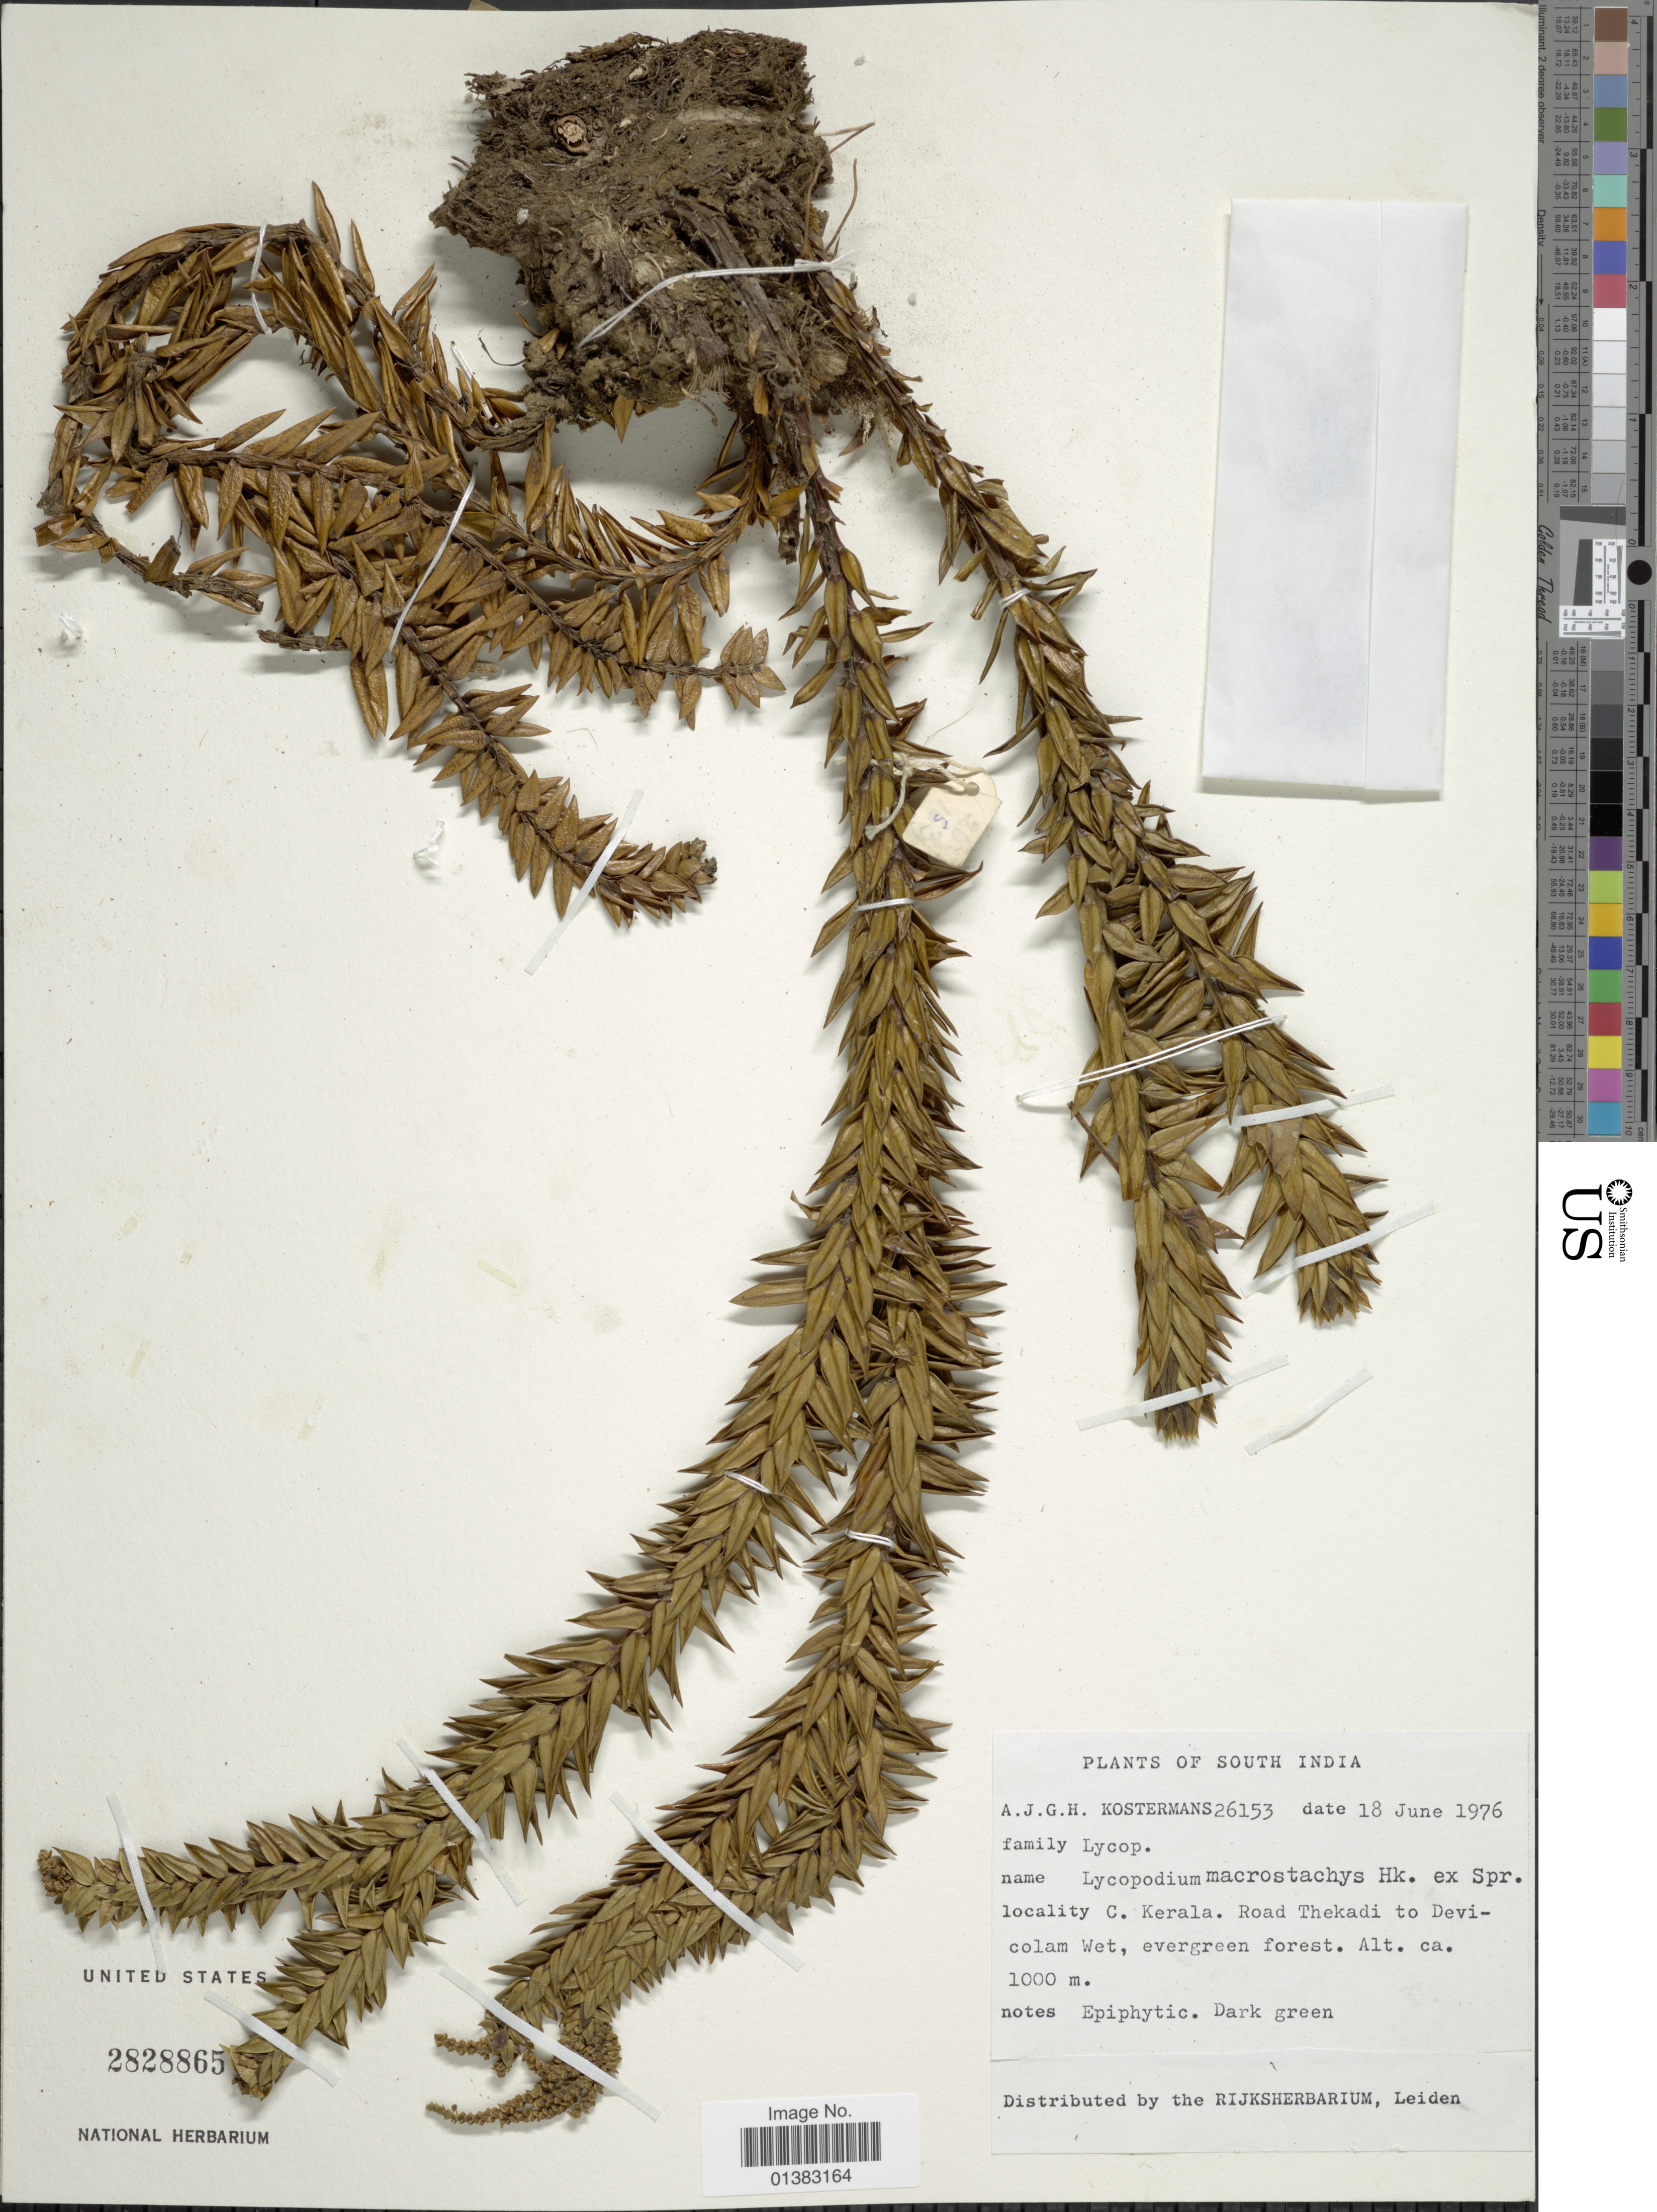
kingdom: Plantae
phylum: Tracheophyta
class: Lycopodiopsida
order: Lycopodiales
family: Lycopodiaceae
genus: Phlegmariurus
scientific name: Phlegmariurus phyllanthus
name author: (Hook. & Arn.) R.D. Dixit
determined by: Field, A. R.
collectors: A. J. G. Kostermans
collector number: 26153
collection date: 1976-06-18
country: India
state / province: Kerala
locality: South India, C. Kerala. Road Thekadi to Devicolam Wet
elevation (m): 1000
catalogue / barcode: US 2828865